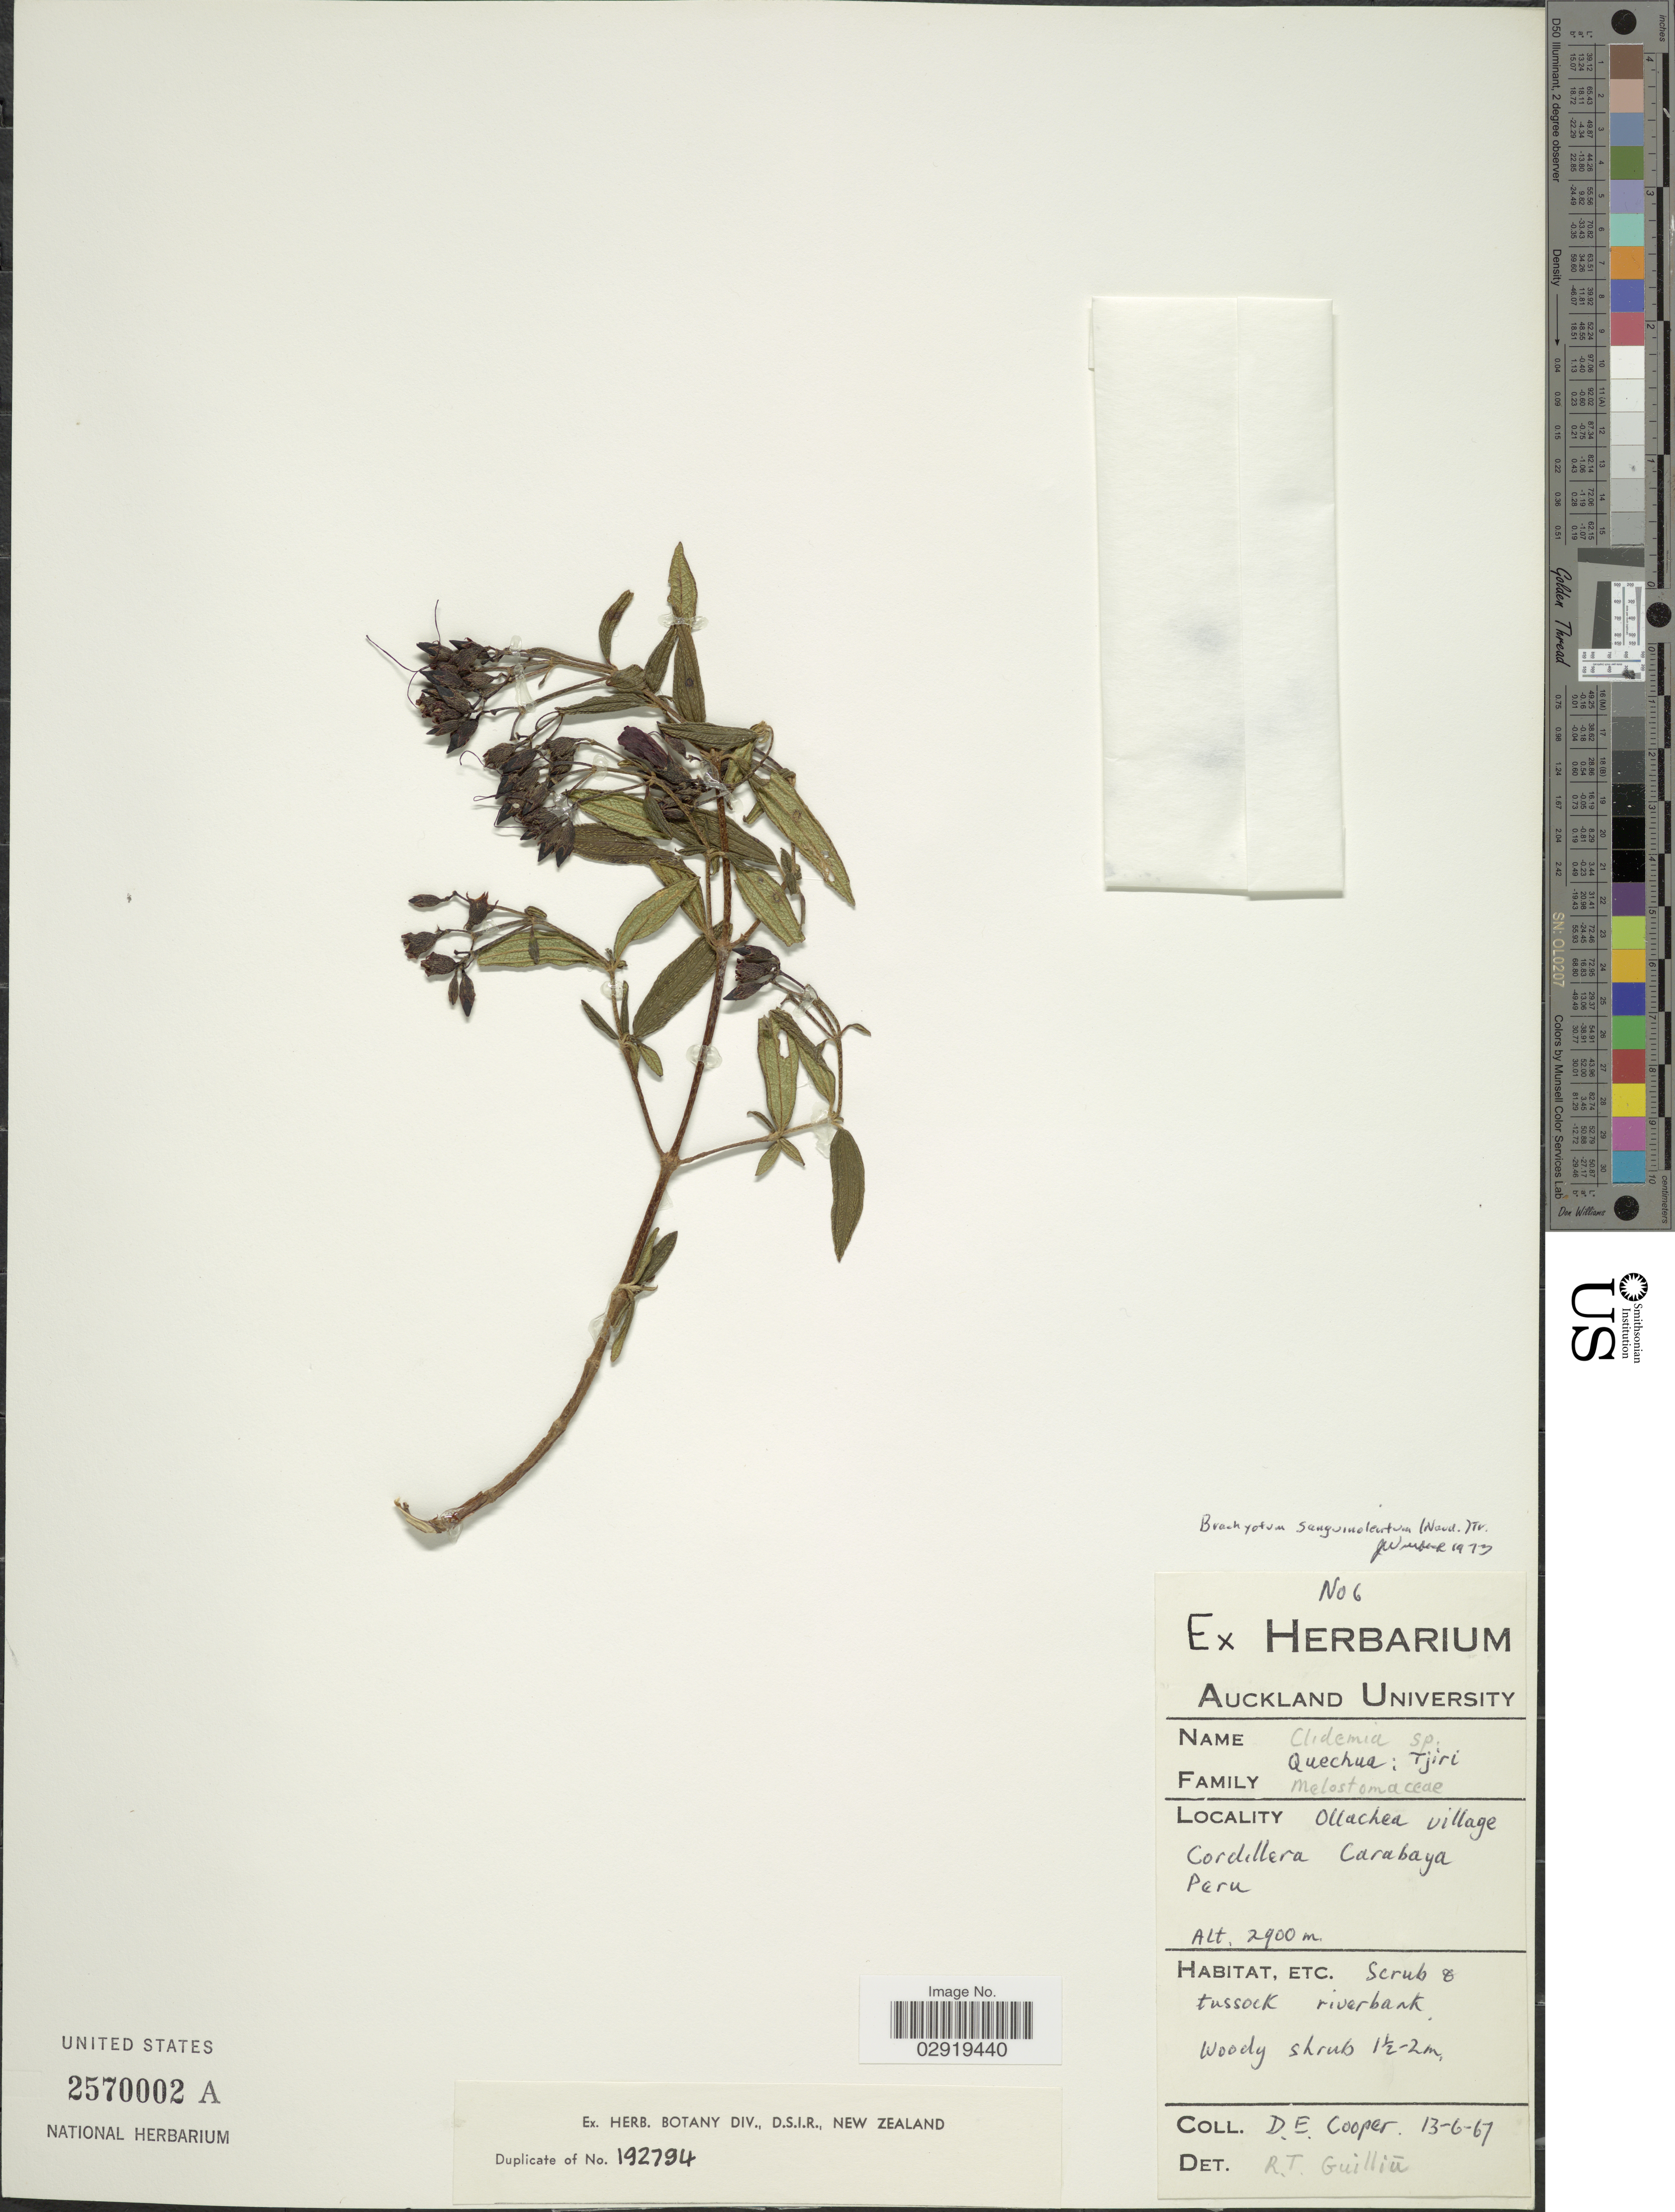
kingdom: Plantae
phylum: Tracheophyta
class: Magnoliopsida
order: Myrtales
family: Melastomataceae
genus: Brachyotum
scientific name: Brachyotum sanguinolentum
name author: (Naudin) Triana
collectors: D. E. Cooper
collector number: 6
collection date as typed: Transcribed d/m/y: 13/6/67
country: Peru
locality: Ollachea Village. Cordillera. Carabaya.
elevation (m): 2900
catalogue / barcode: US 2570002A